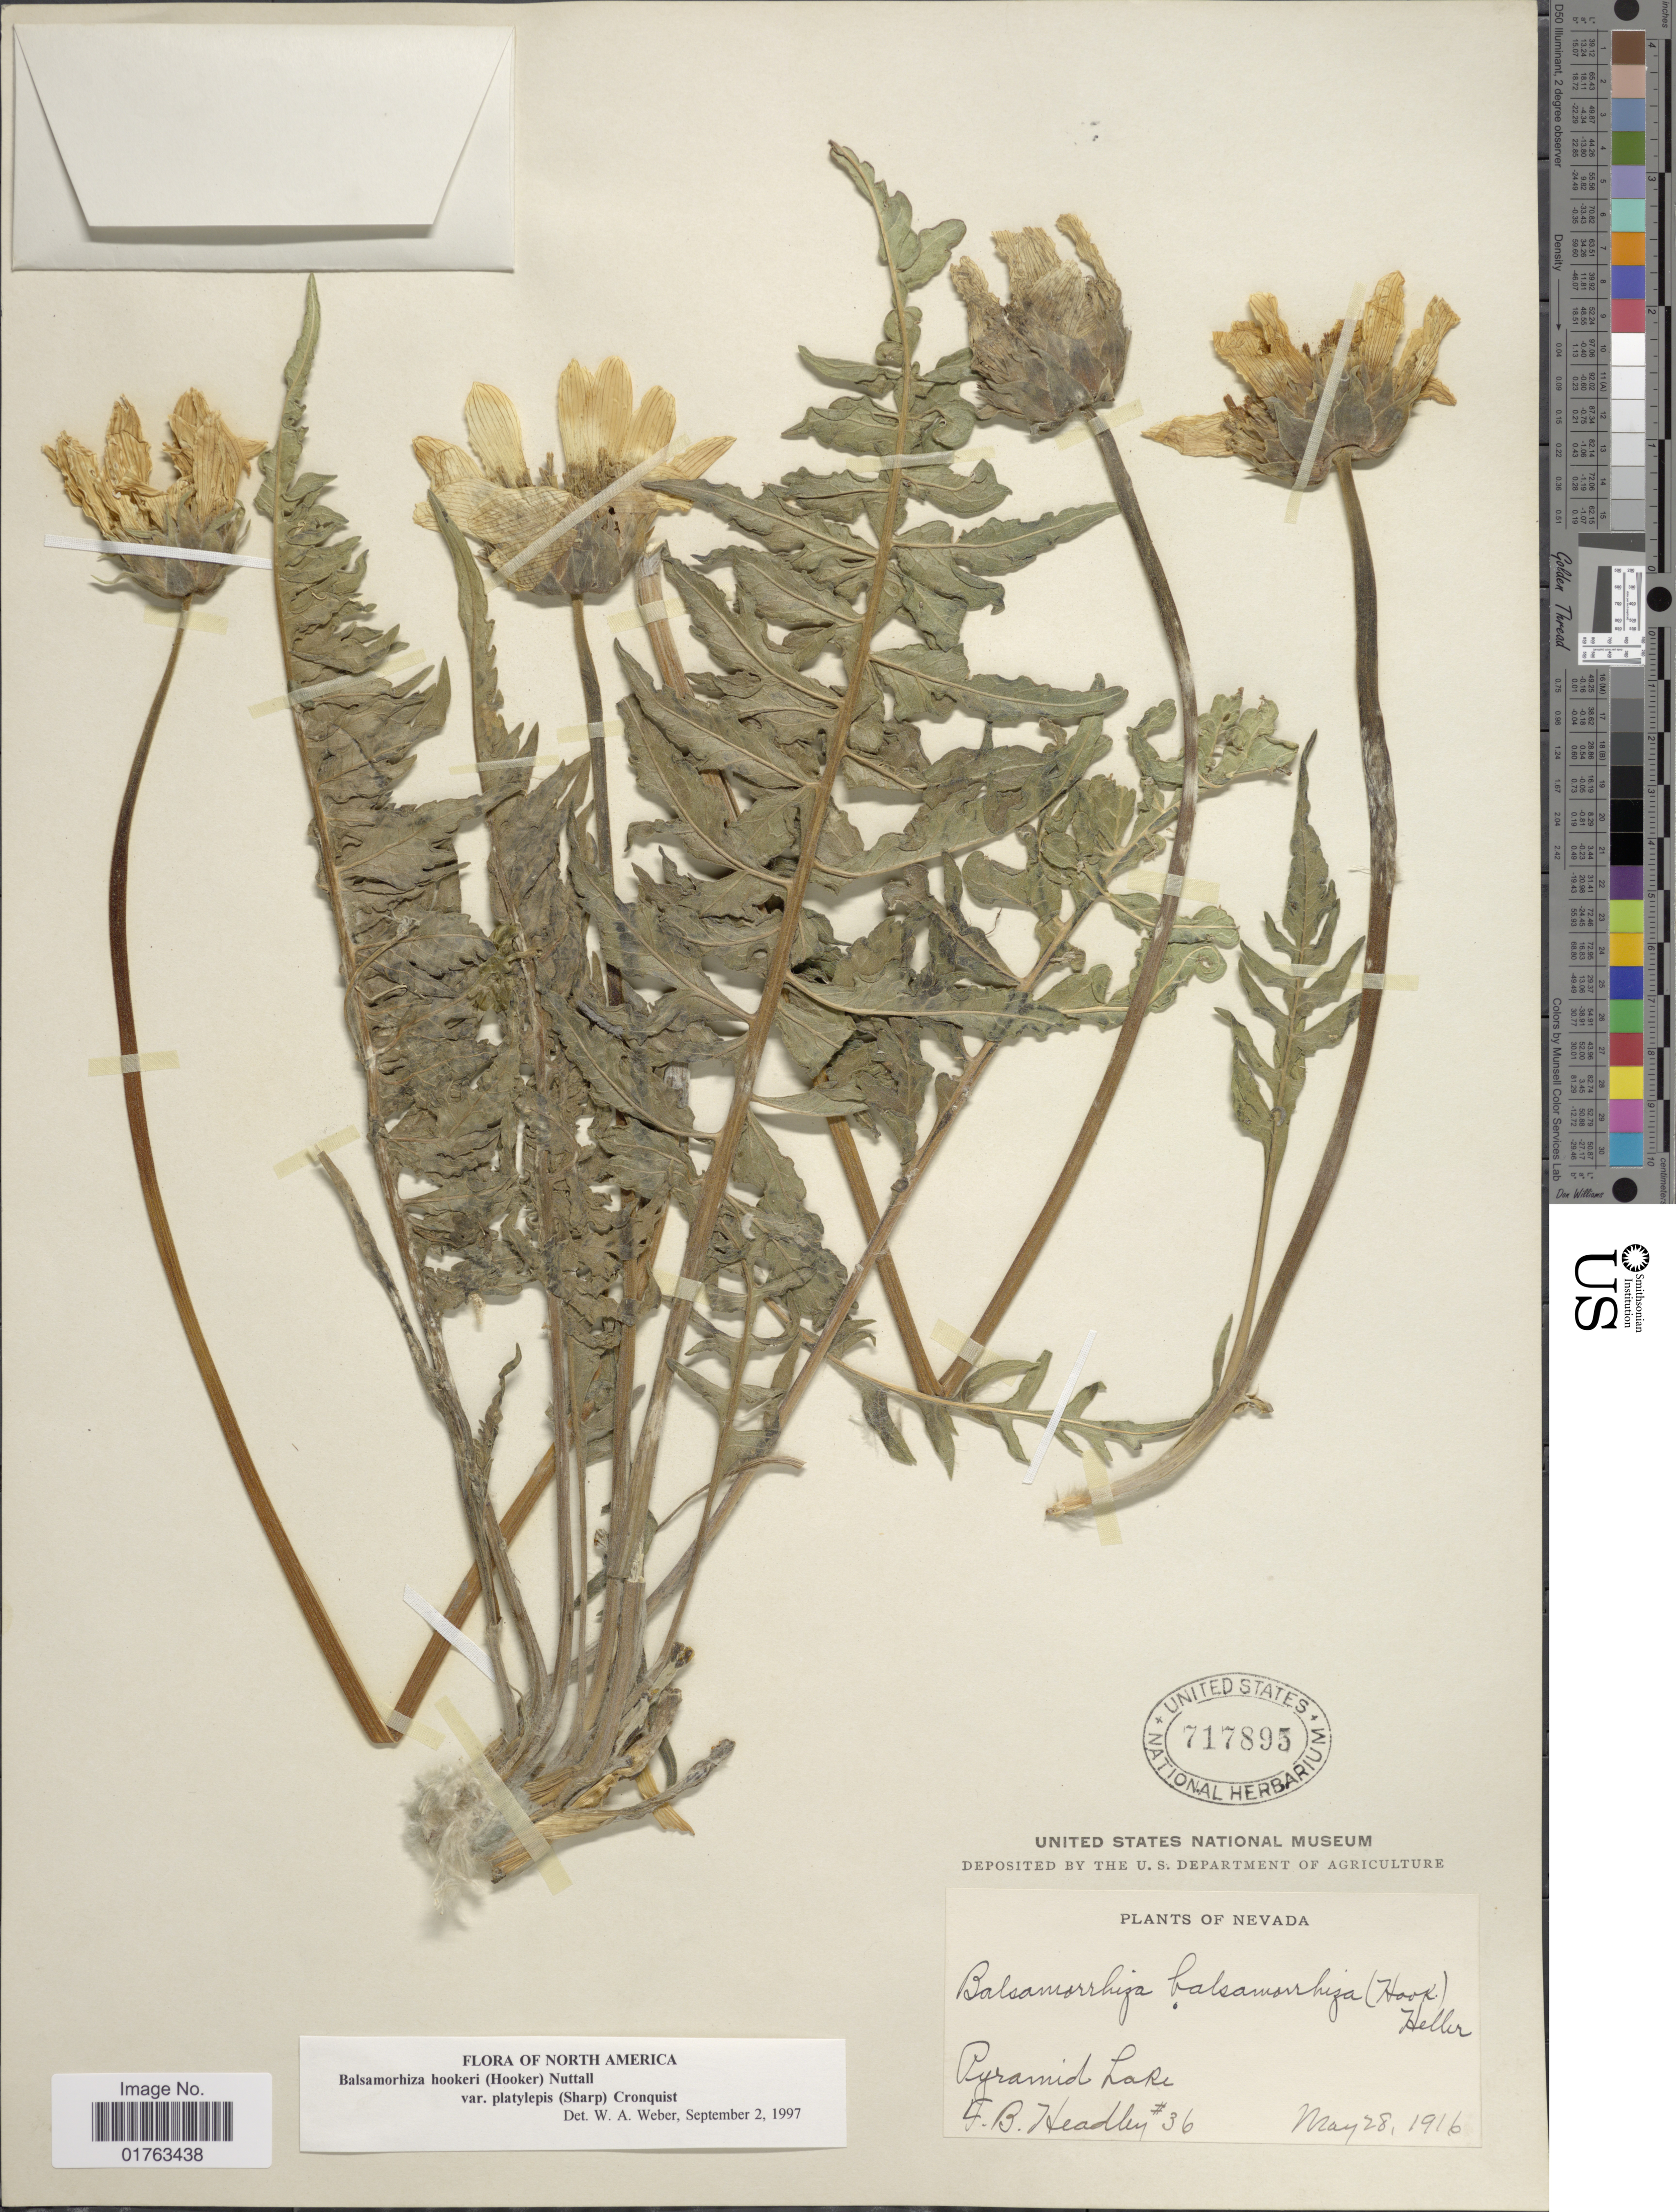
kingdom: Plantae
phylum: Tracheophyta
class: Magnoliopsida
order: Asterales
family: Asteraceae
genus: Balsamorhiza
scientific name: Balsamorhiza hookeri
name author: Nutt.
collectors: F. B. Headley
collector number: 36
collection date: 1916-05-28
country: United States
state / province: Nevada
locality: Pyramid Lake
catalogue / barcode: US 717895